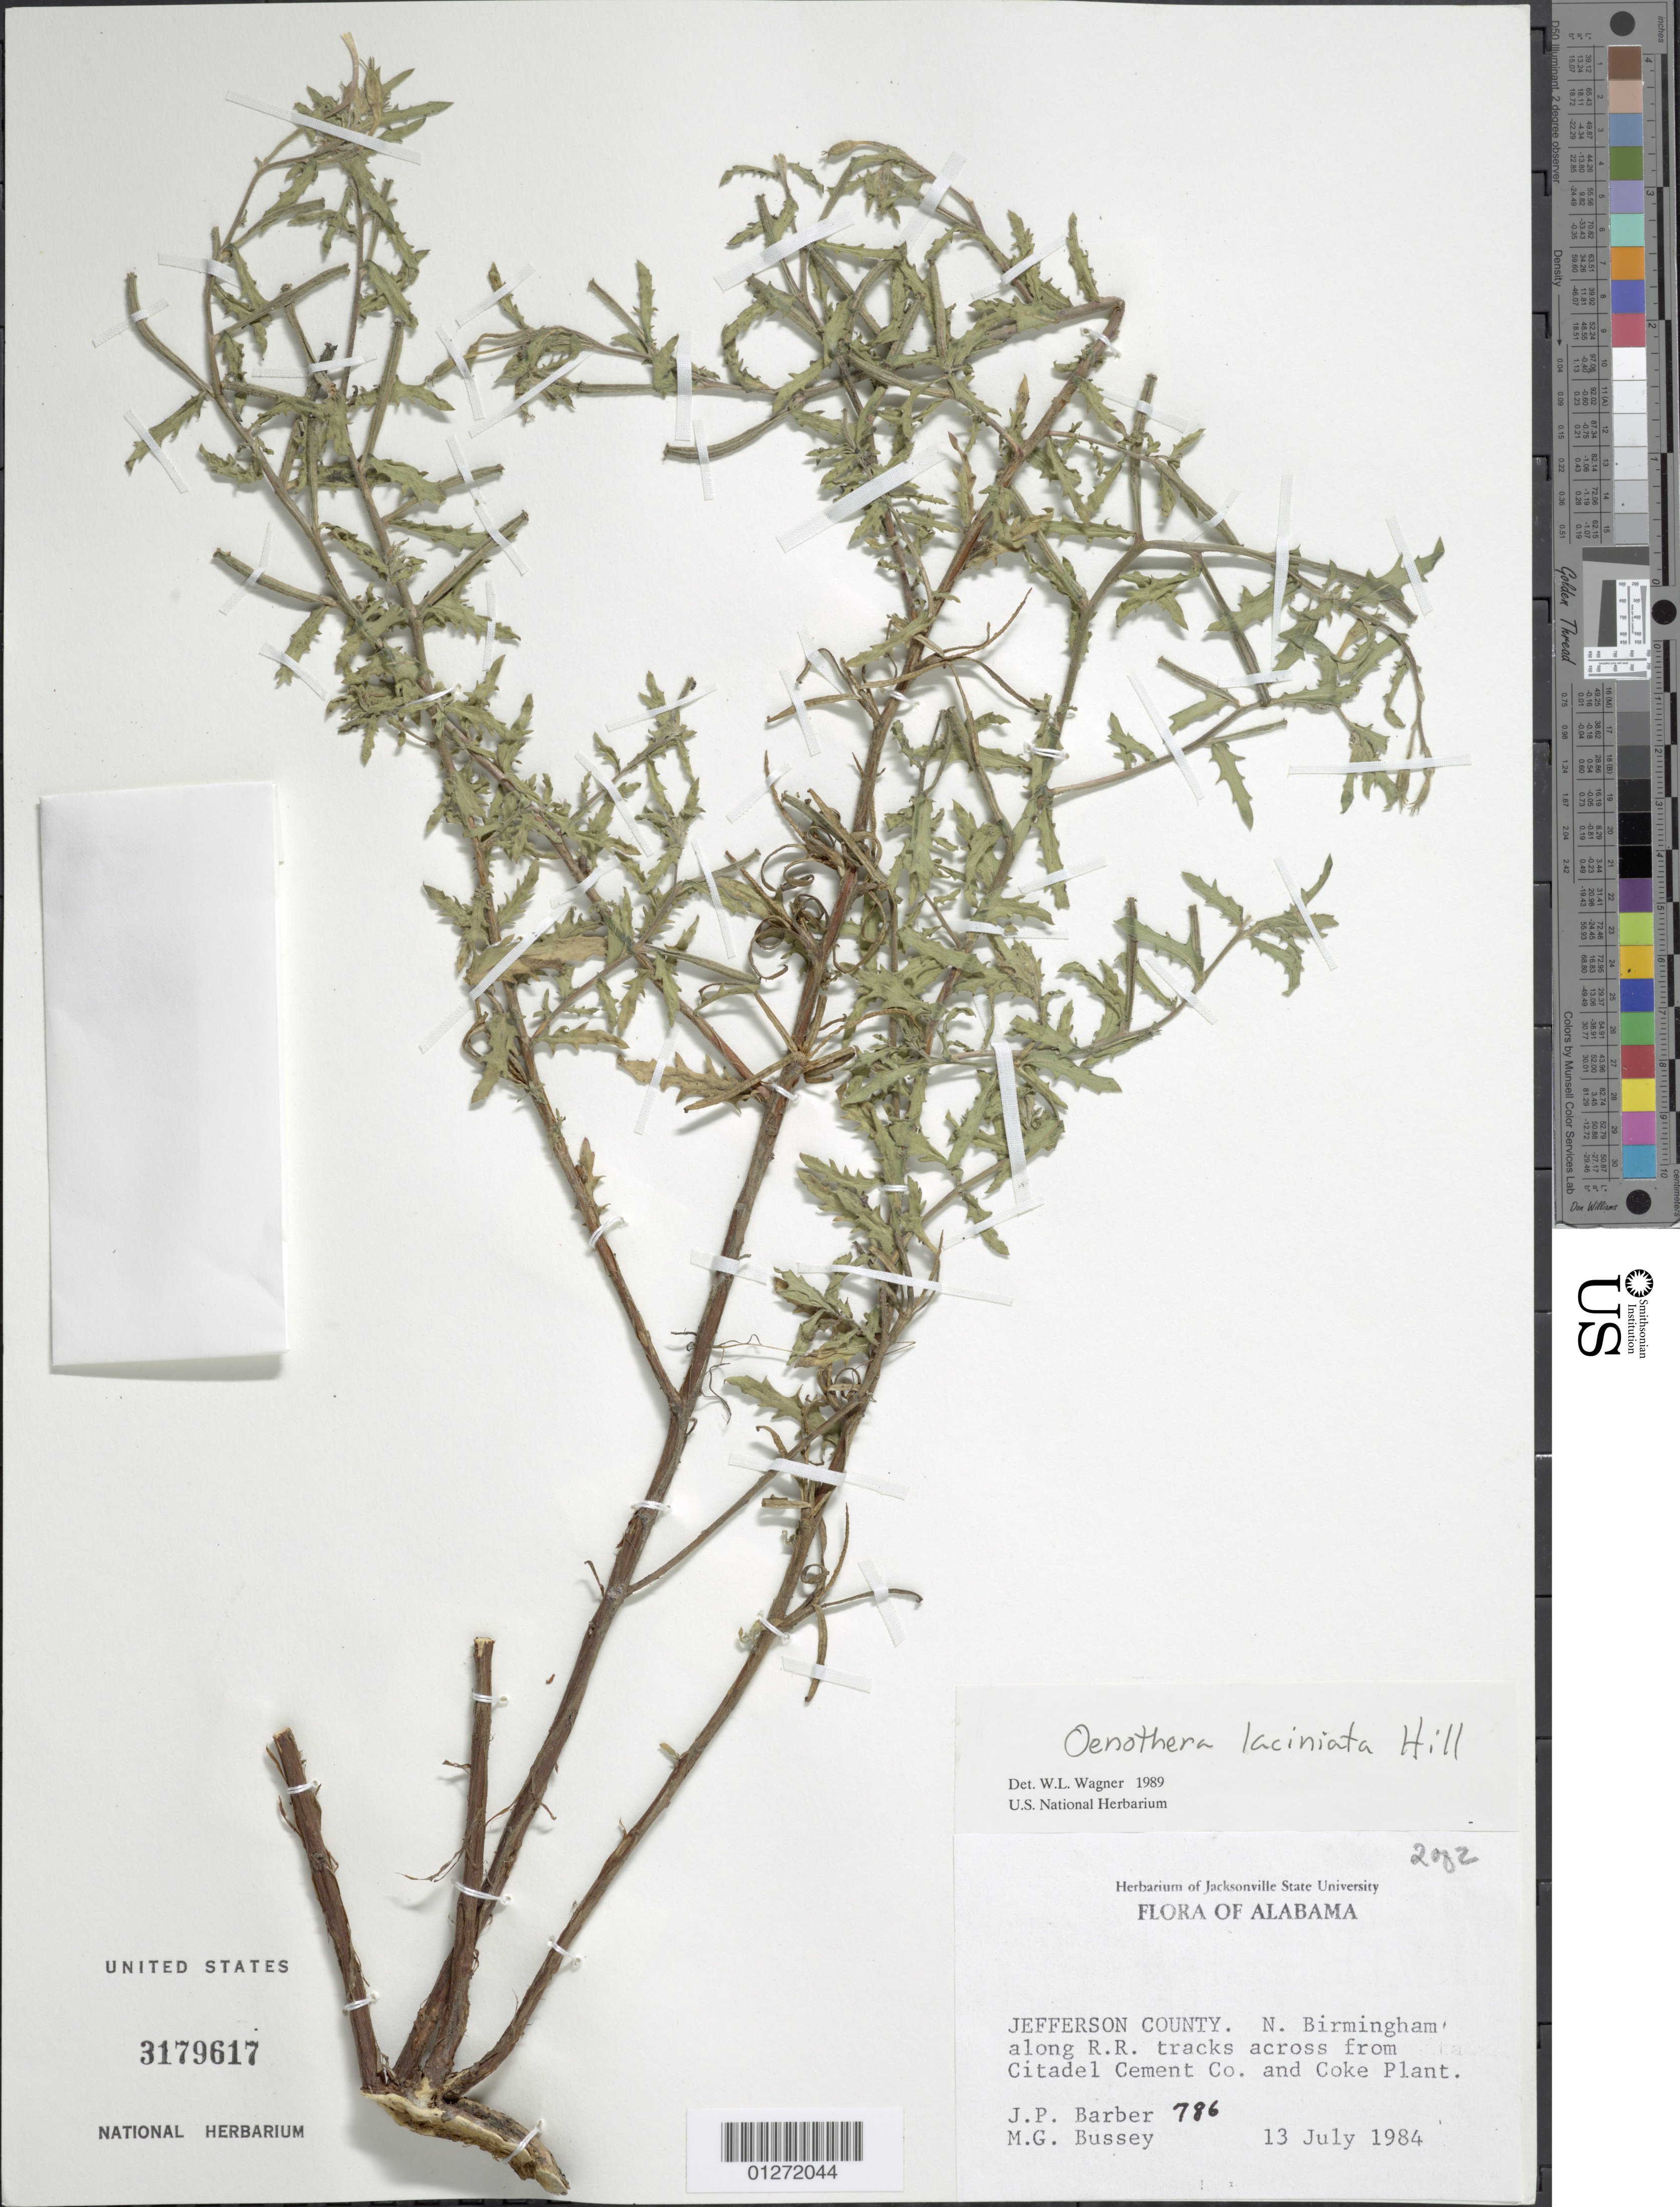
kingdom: Plantae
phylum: Tracheophyta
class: Magnoliopsida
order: Myrtales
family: Onagraceae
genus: Oenothera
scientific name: Oenothera laciniata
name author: Hill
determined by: Wagner, W. L., (BOT), Smithsonian Institution - National Museum of Natural History (UNITED STATES)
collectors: J. Barber & Bussey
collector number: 786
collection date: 1984-07-13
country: United States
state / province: Alabama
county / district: Jefferson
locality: N Birmingham along R>R> tracks across from Citadel Cement Co. and Coke Plant.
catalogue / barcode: US 3179617